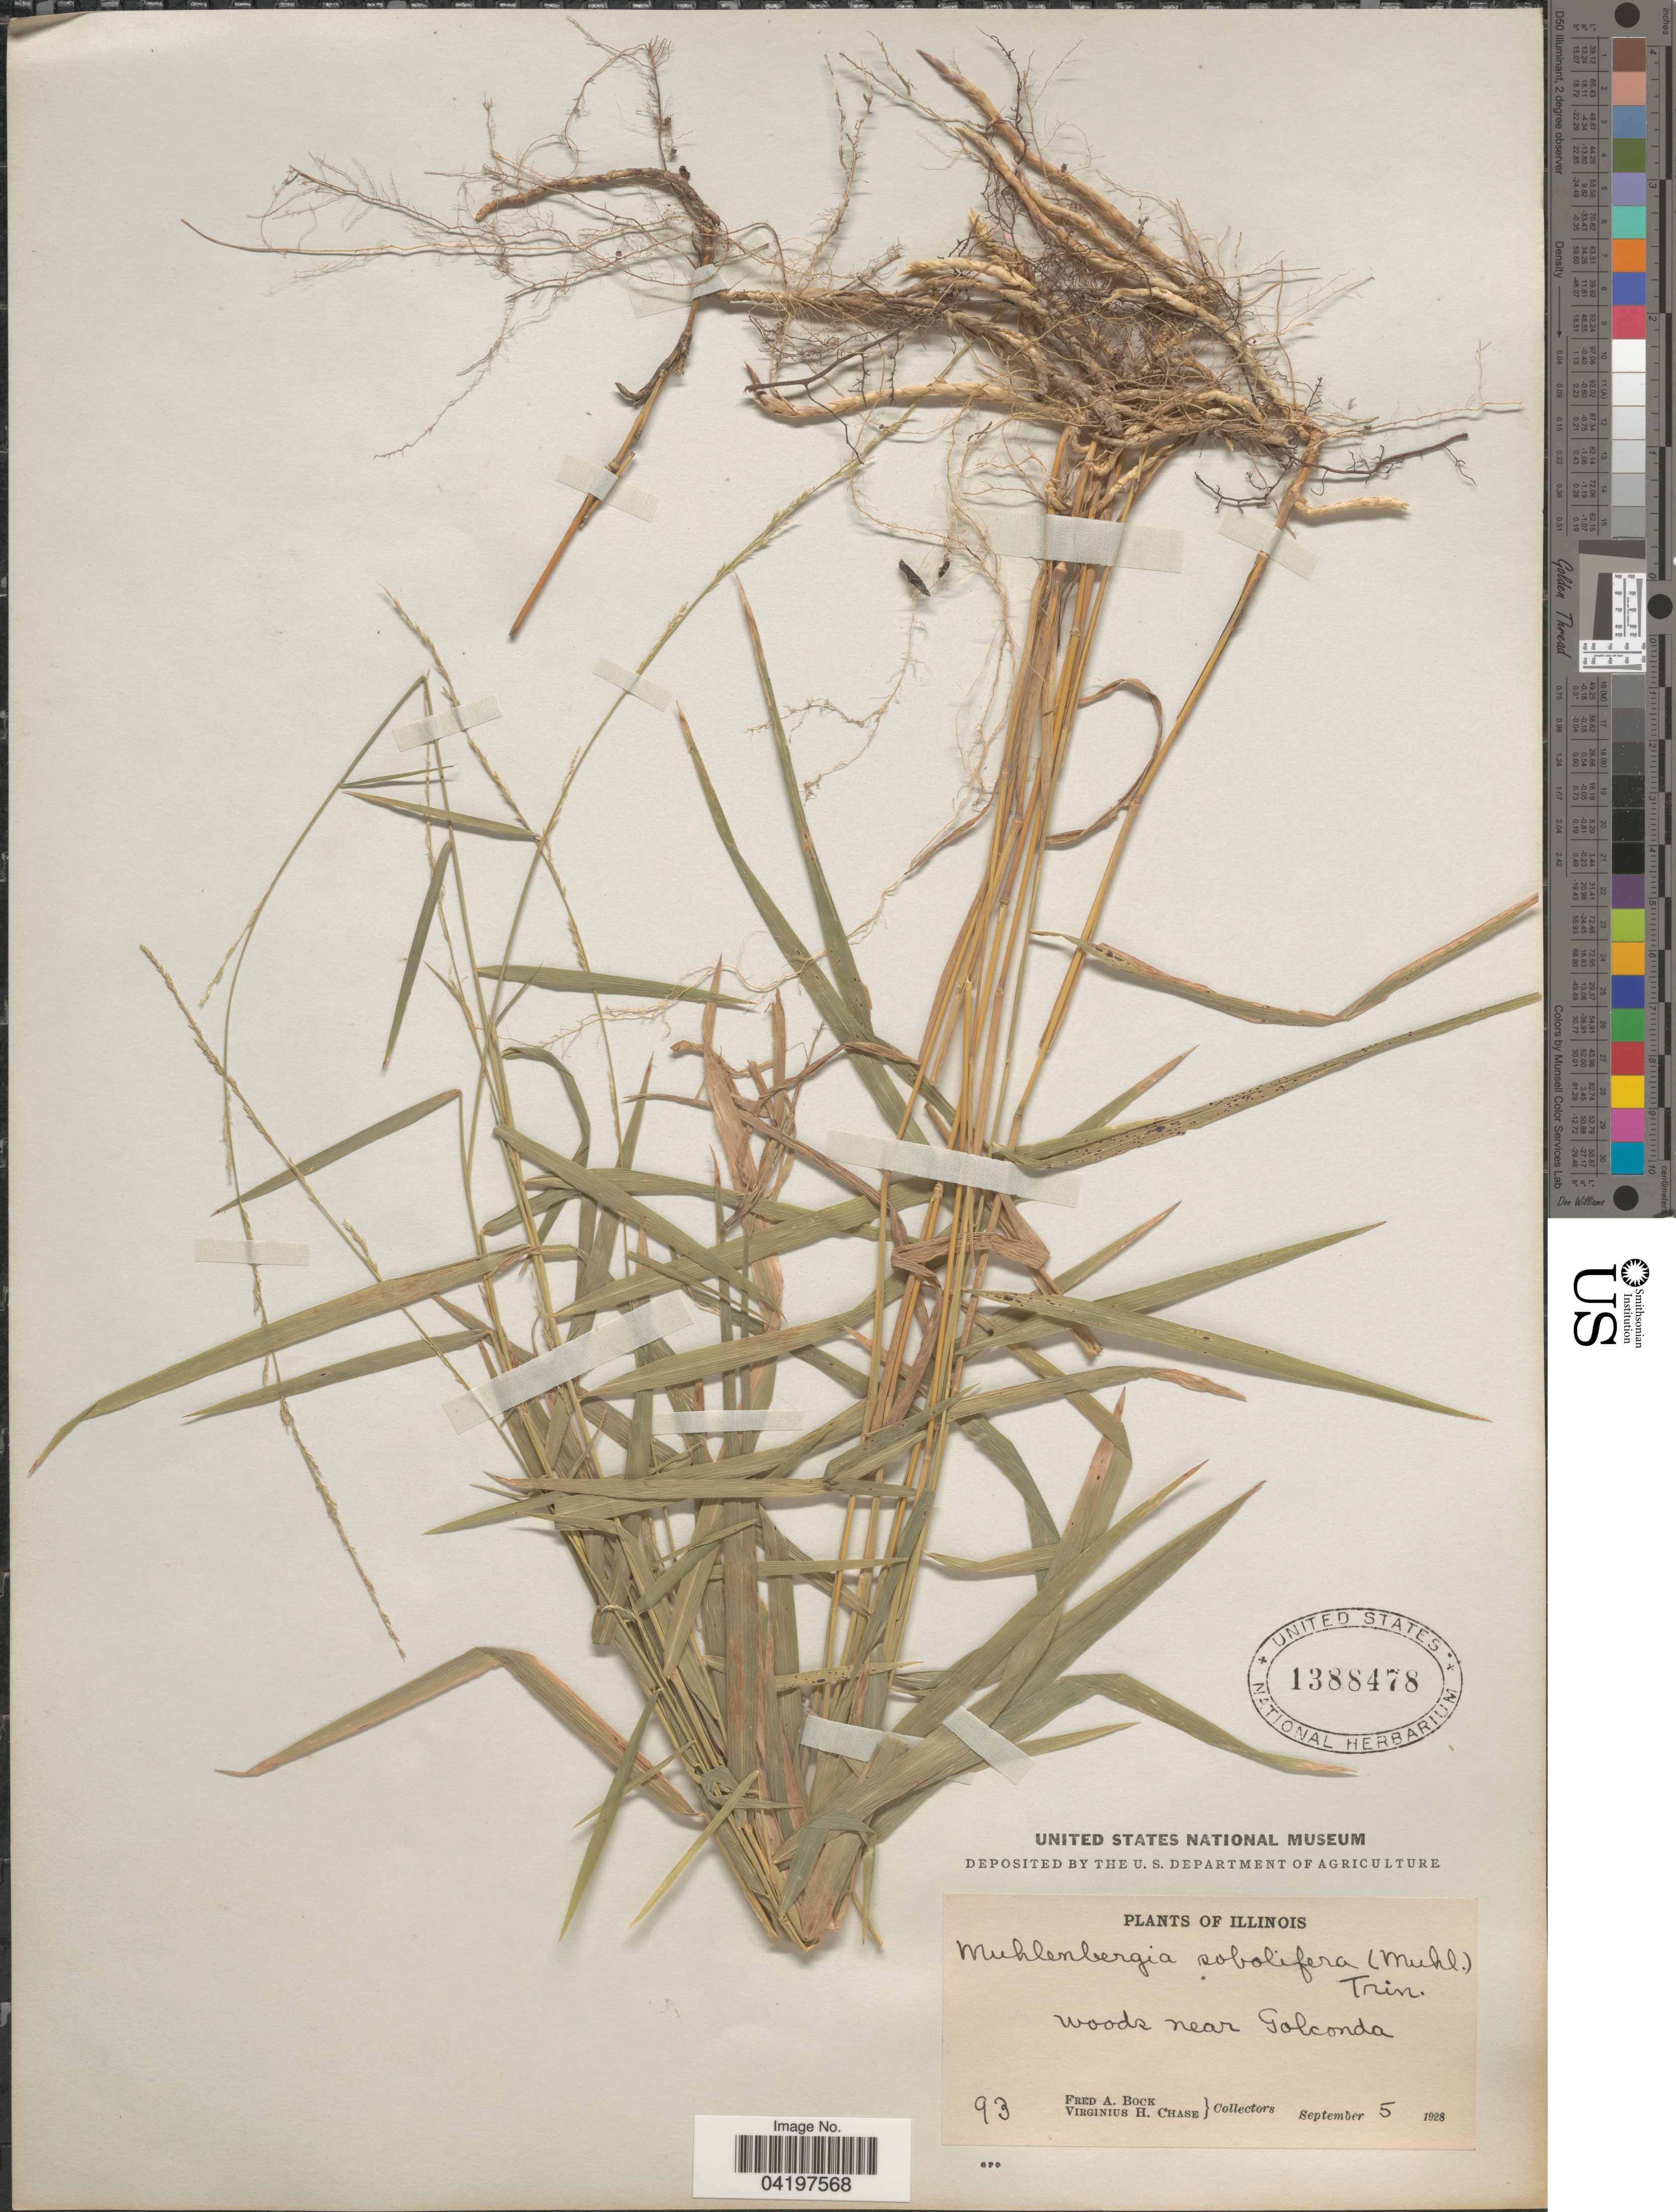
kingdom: Plantae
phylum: Tracheophyta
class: Liliopsida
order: Poales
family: Poaceae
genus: Muhlenbergia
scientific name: Muhlenbergia sobolifera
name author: (Muhl. ex Willd.) Trin.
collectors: F. Bock & V. H. Chase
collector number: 93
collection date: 1928-09-05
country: United States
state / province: Illinois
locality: Woods near Golconda.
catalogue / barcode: US 1388478